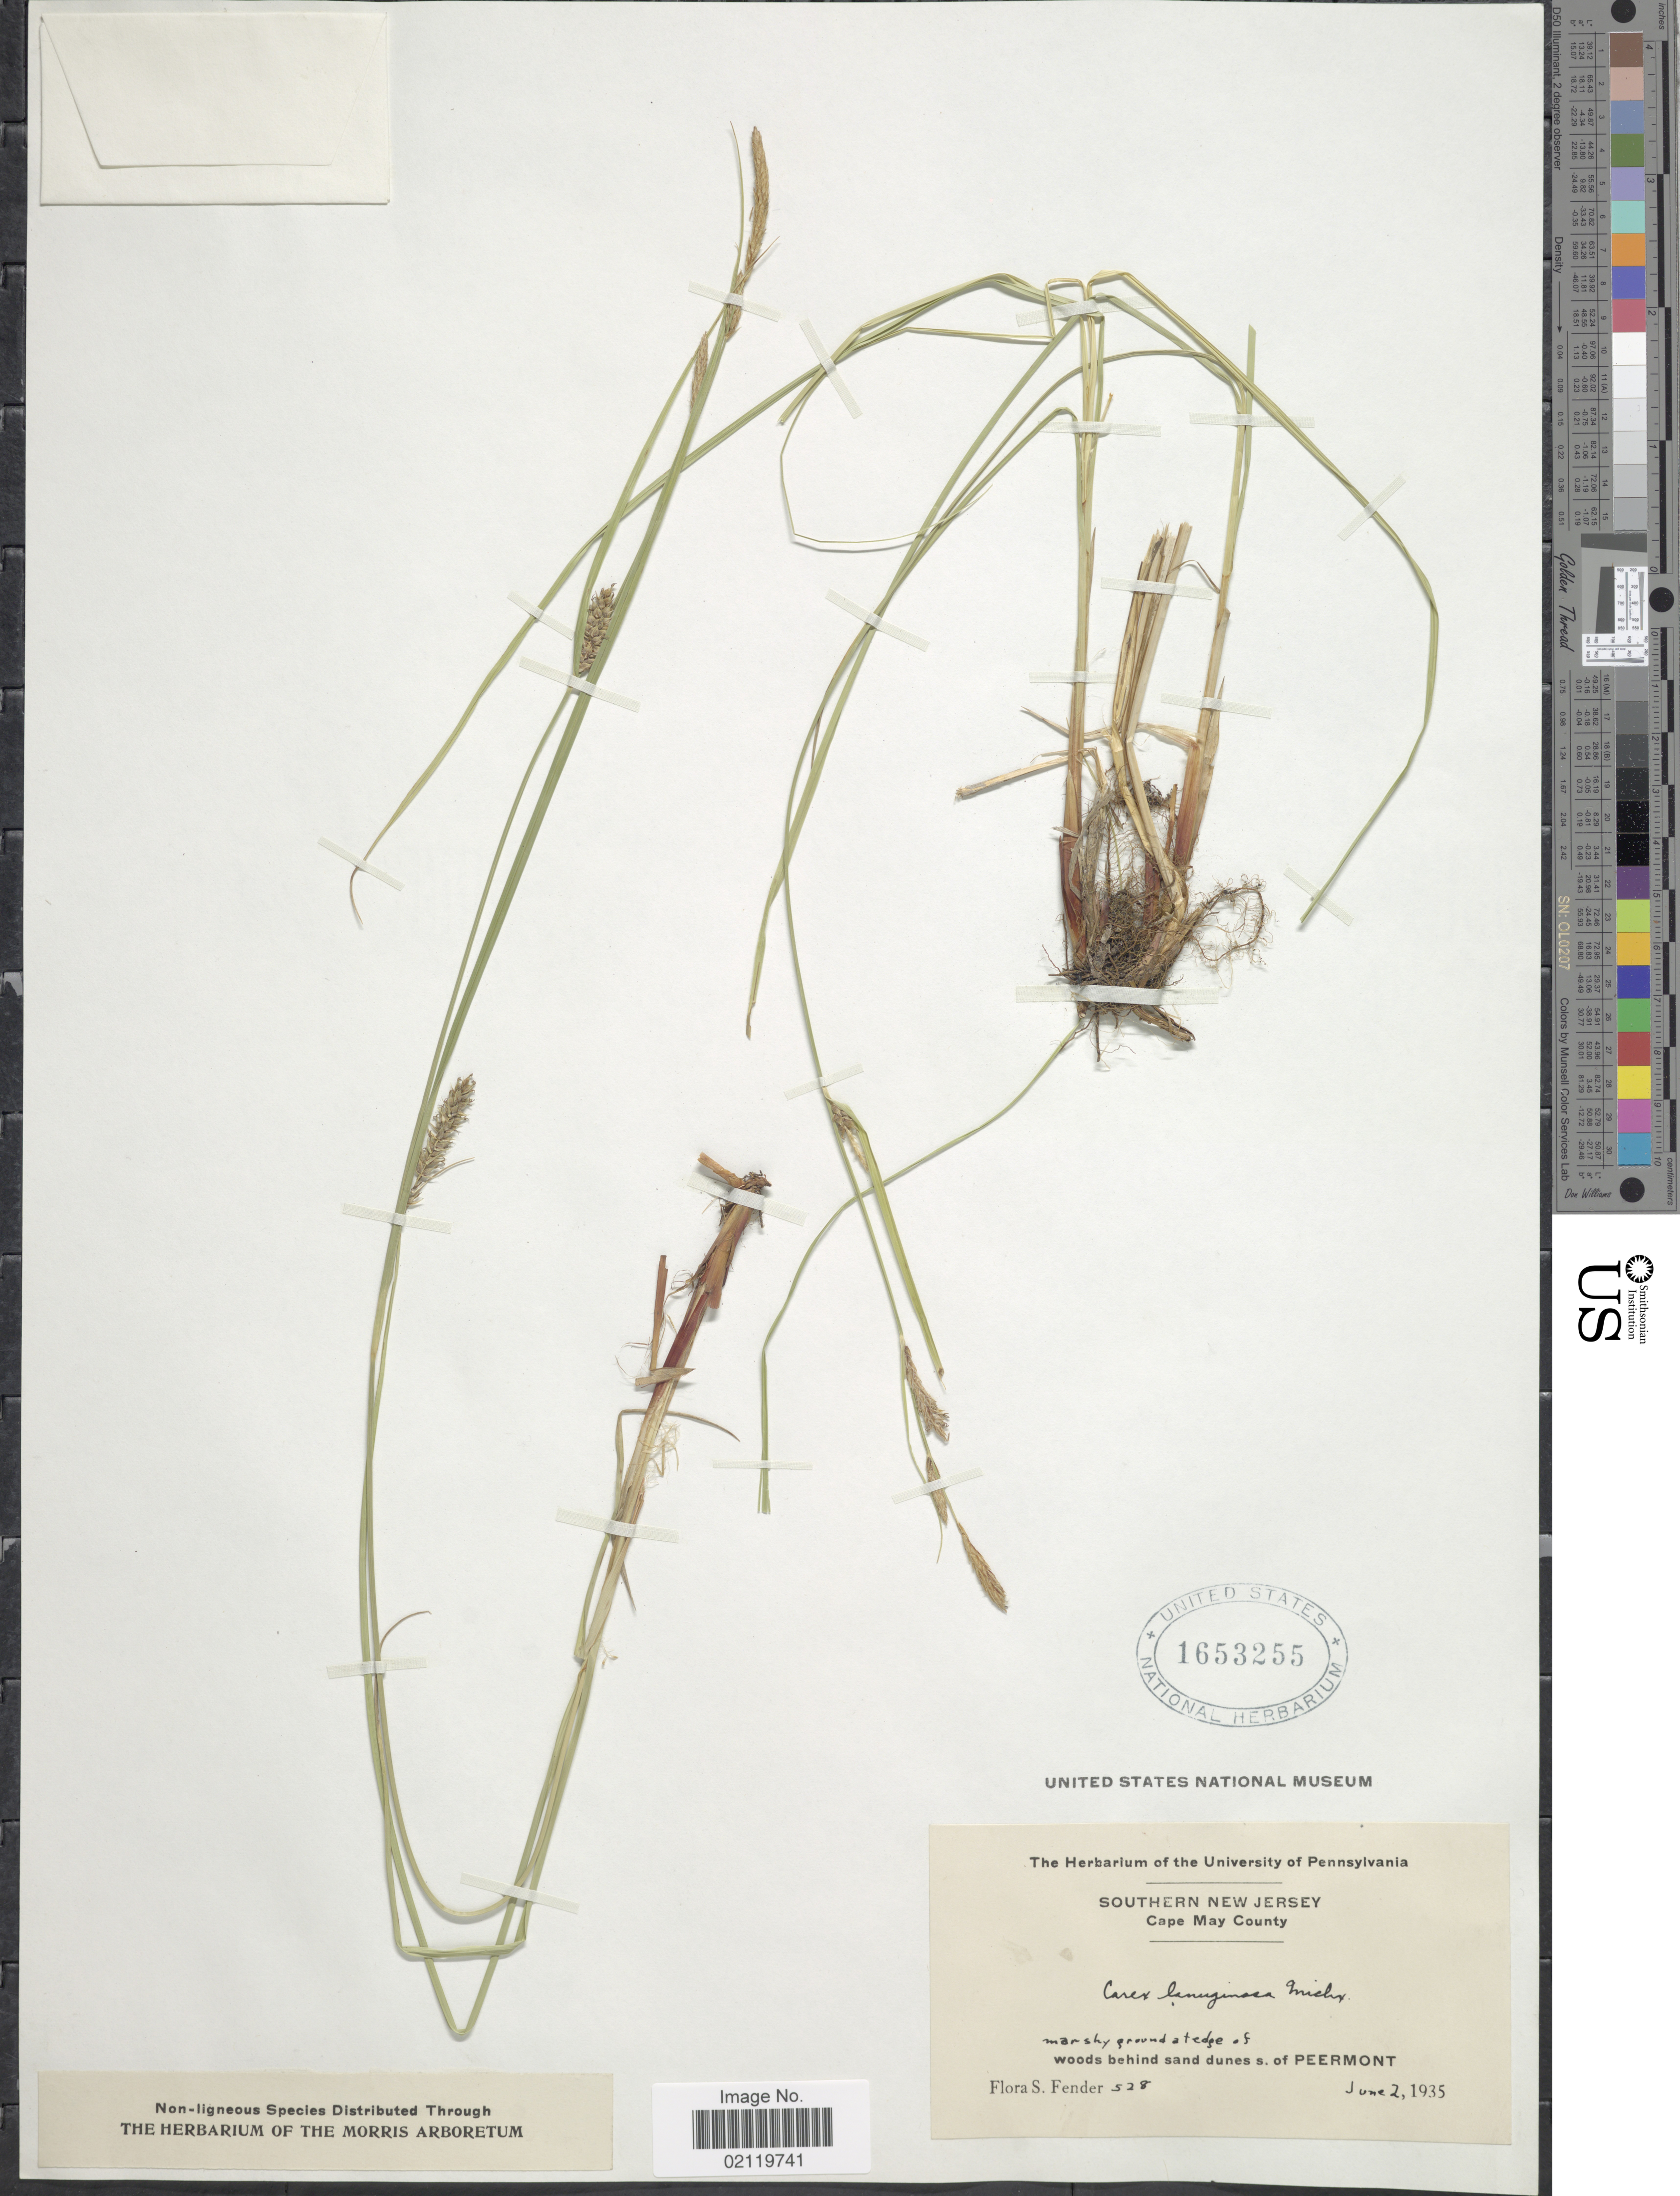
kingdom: Plantae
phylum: Tracheophyta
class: Liliopsida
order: Poales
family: Cyperaceae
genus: Carex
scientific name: Carex pellita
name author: Muhl. ex Willd.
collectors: F. Fender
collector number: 528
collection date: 1935-06-02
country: United States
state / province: New Jersey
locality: Southern New Jersey. Cape May County. Marshy ground at edge of woods behind sand dunes s. of Peermont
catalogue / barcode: US 1653255